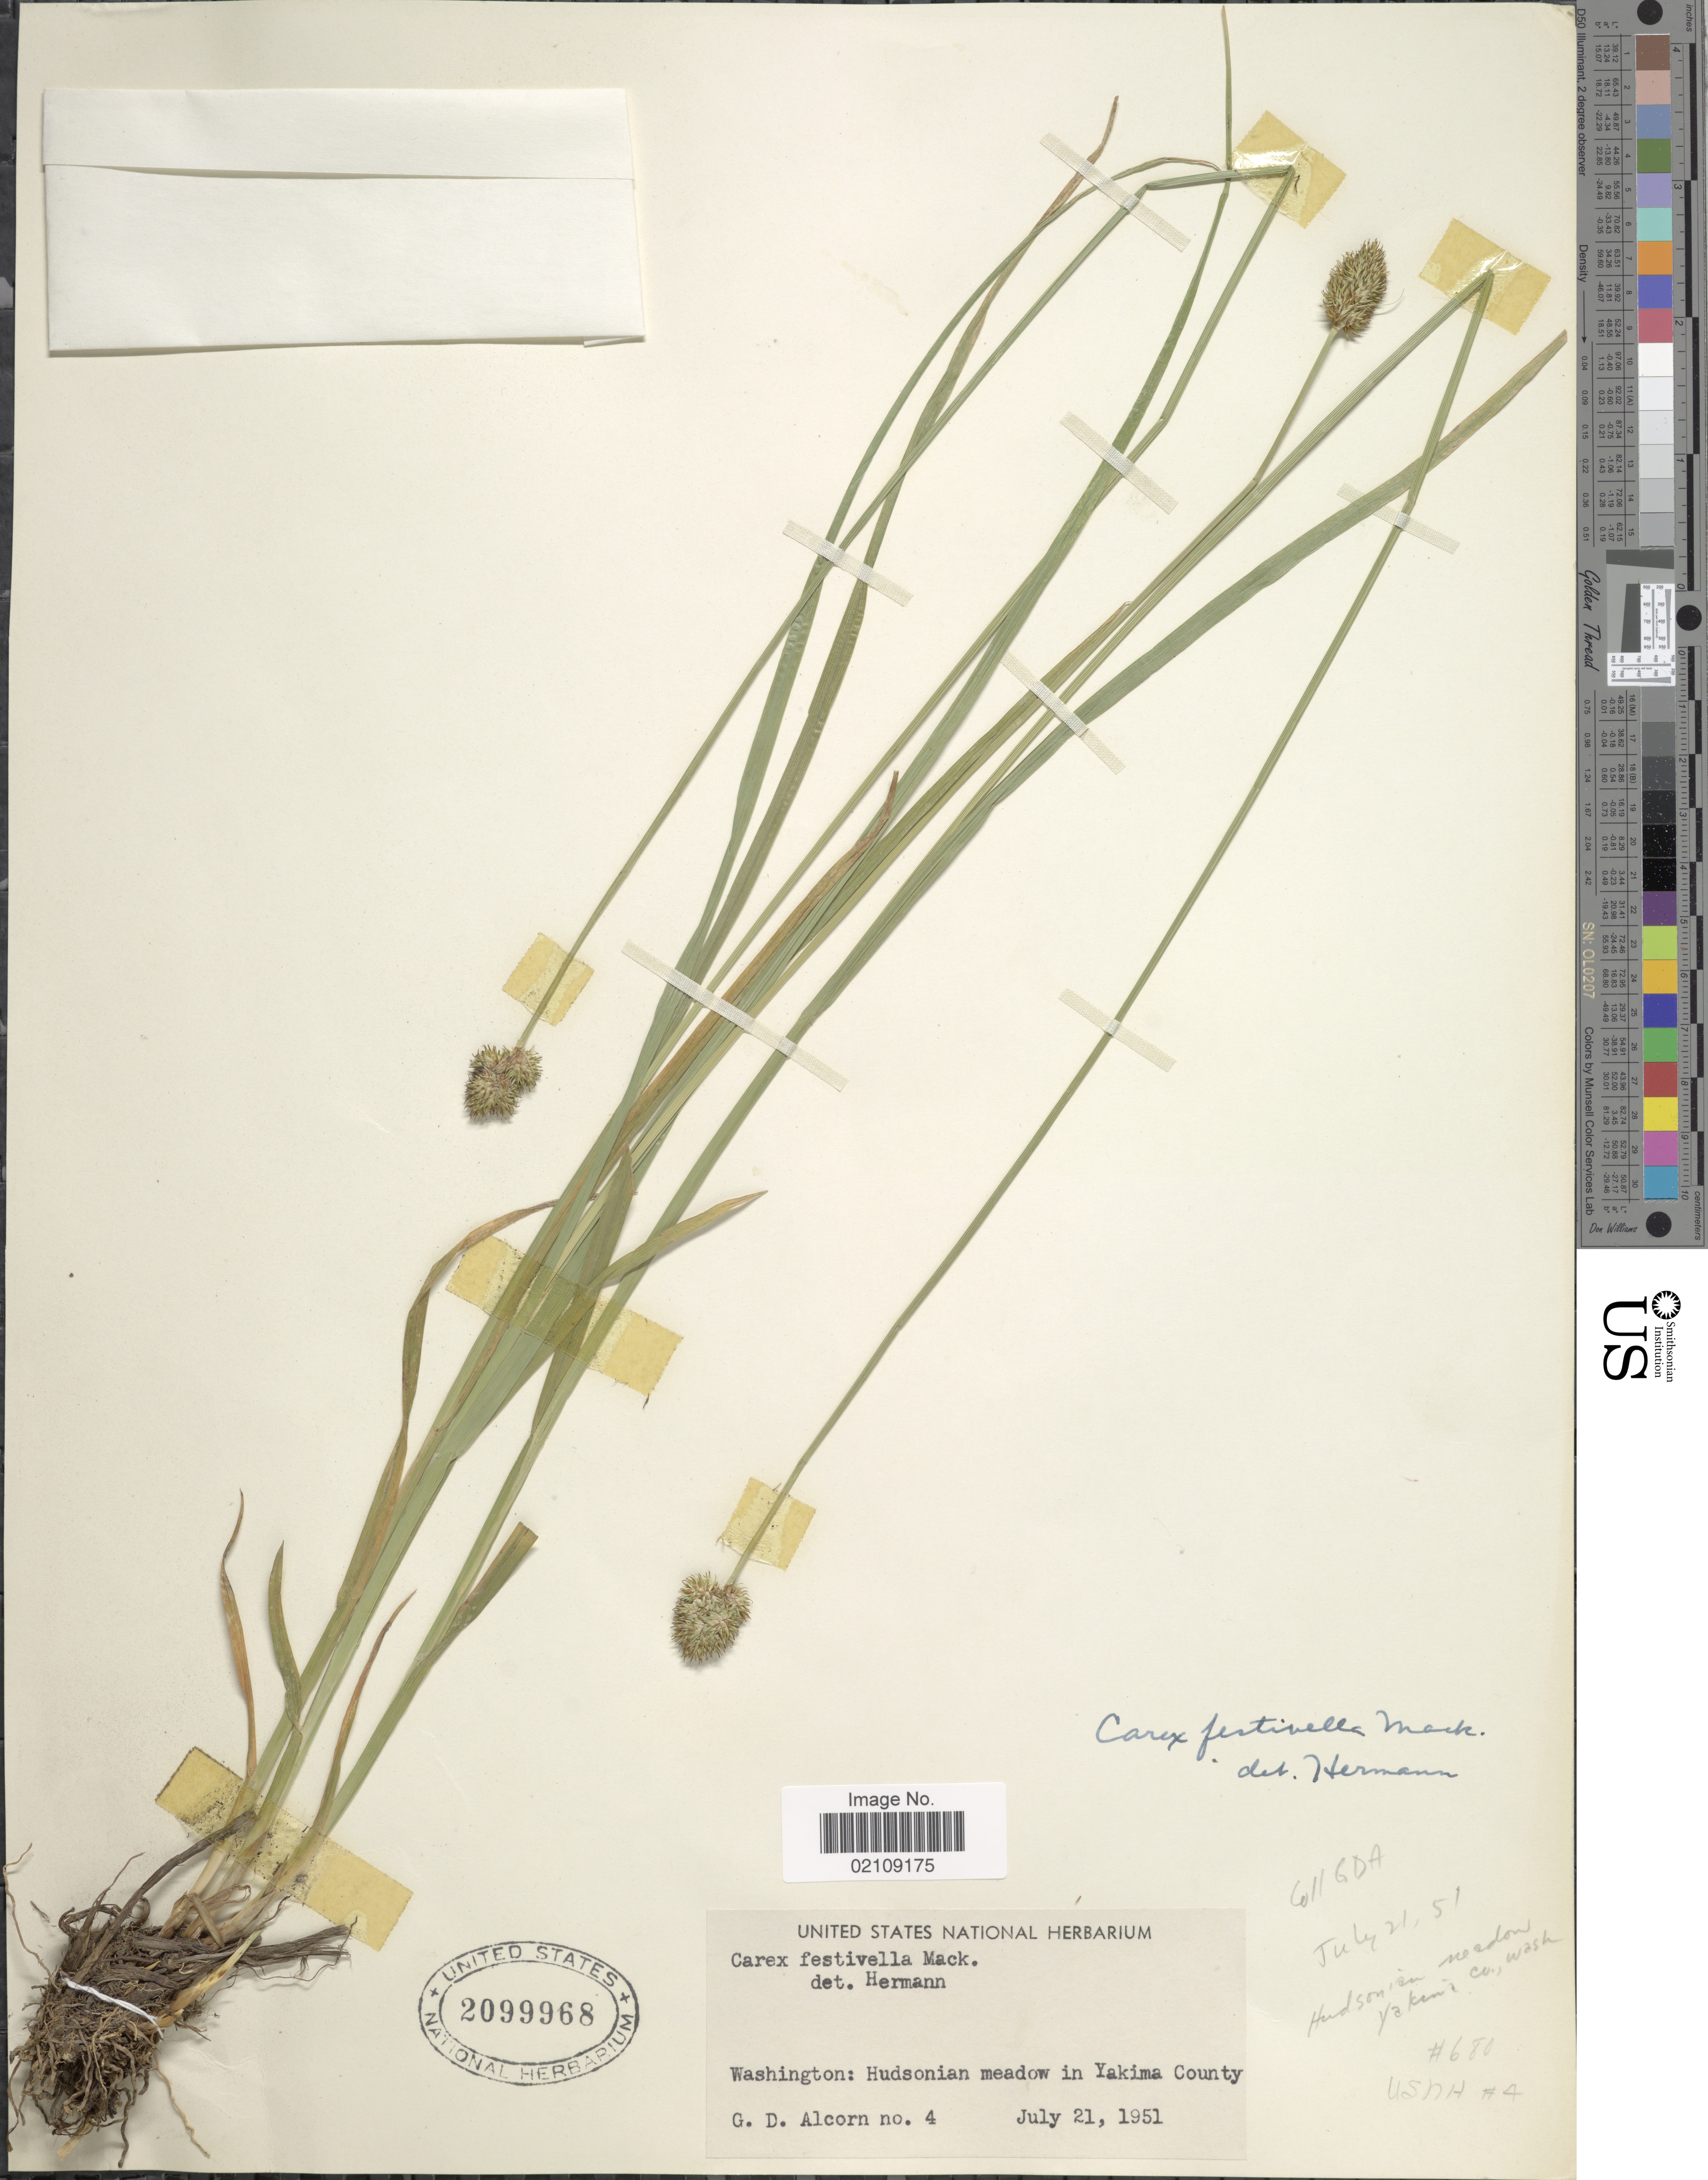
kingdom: Plantae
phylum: Tracheophyta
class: Liliopsida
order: Poales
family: Cyperaceae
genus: Carex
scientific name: Carex microptera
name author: Mack.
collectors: G. Alcorn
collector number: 4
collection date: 1951-07-21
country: United States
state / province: Washington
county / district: Yakima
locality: Hudsonian meadow in Yakima County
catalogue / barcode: US 2099968